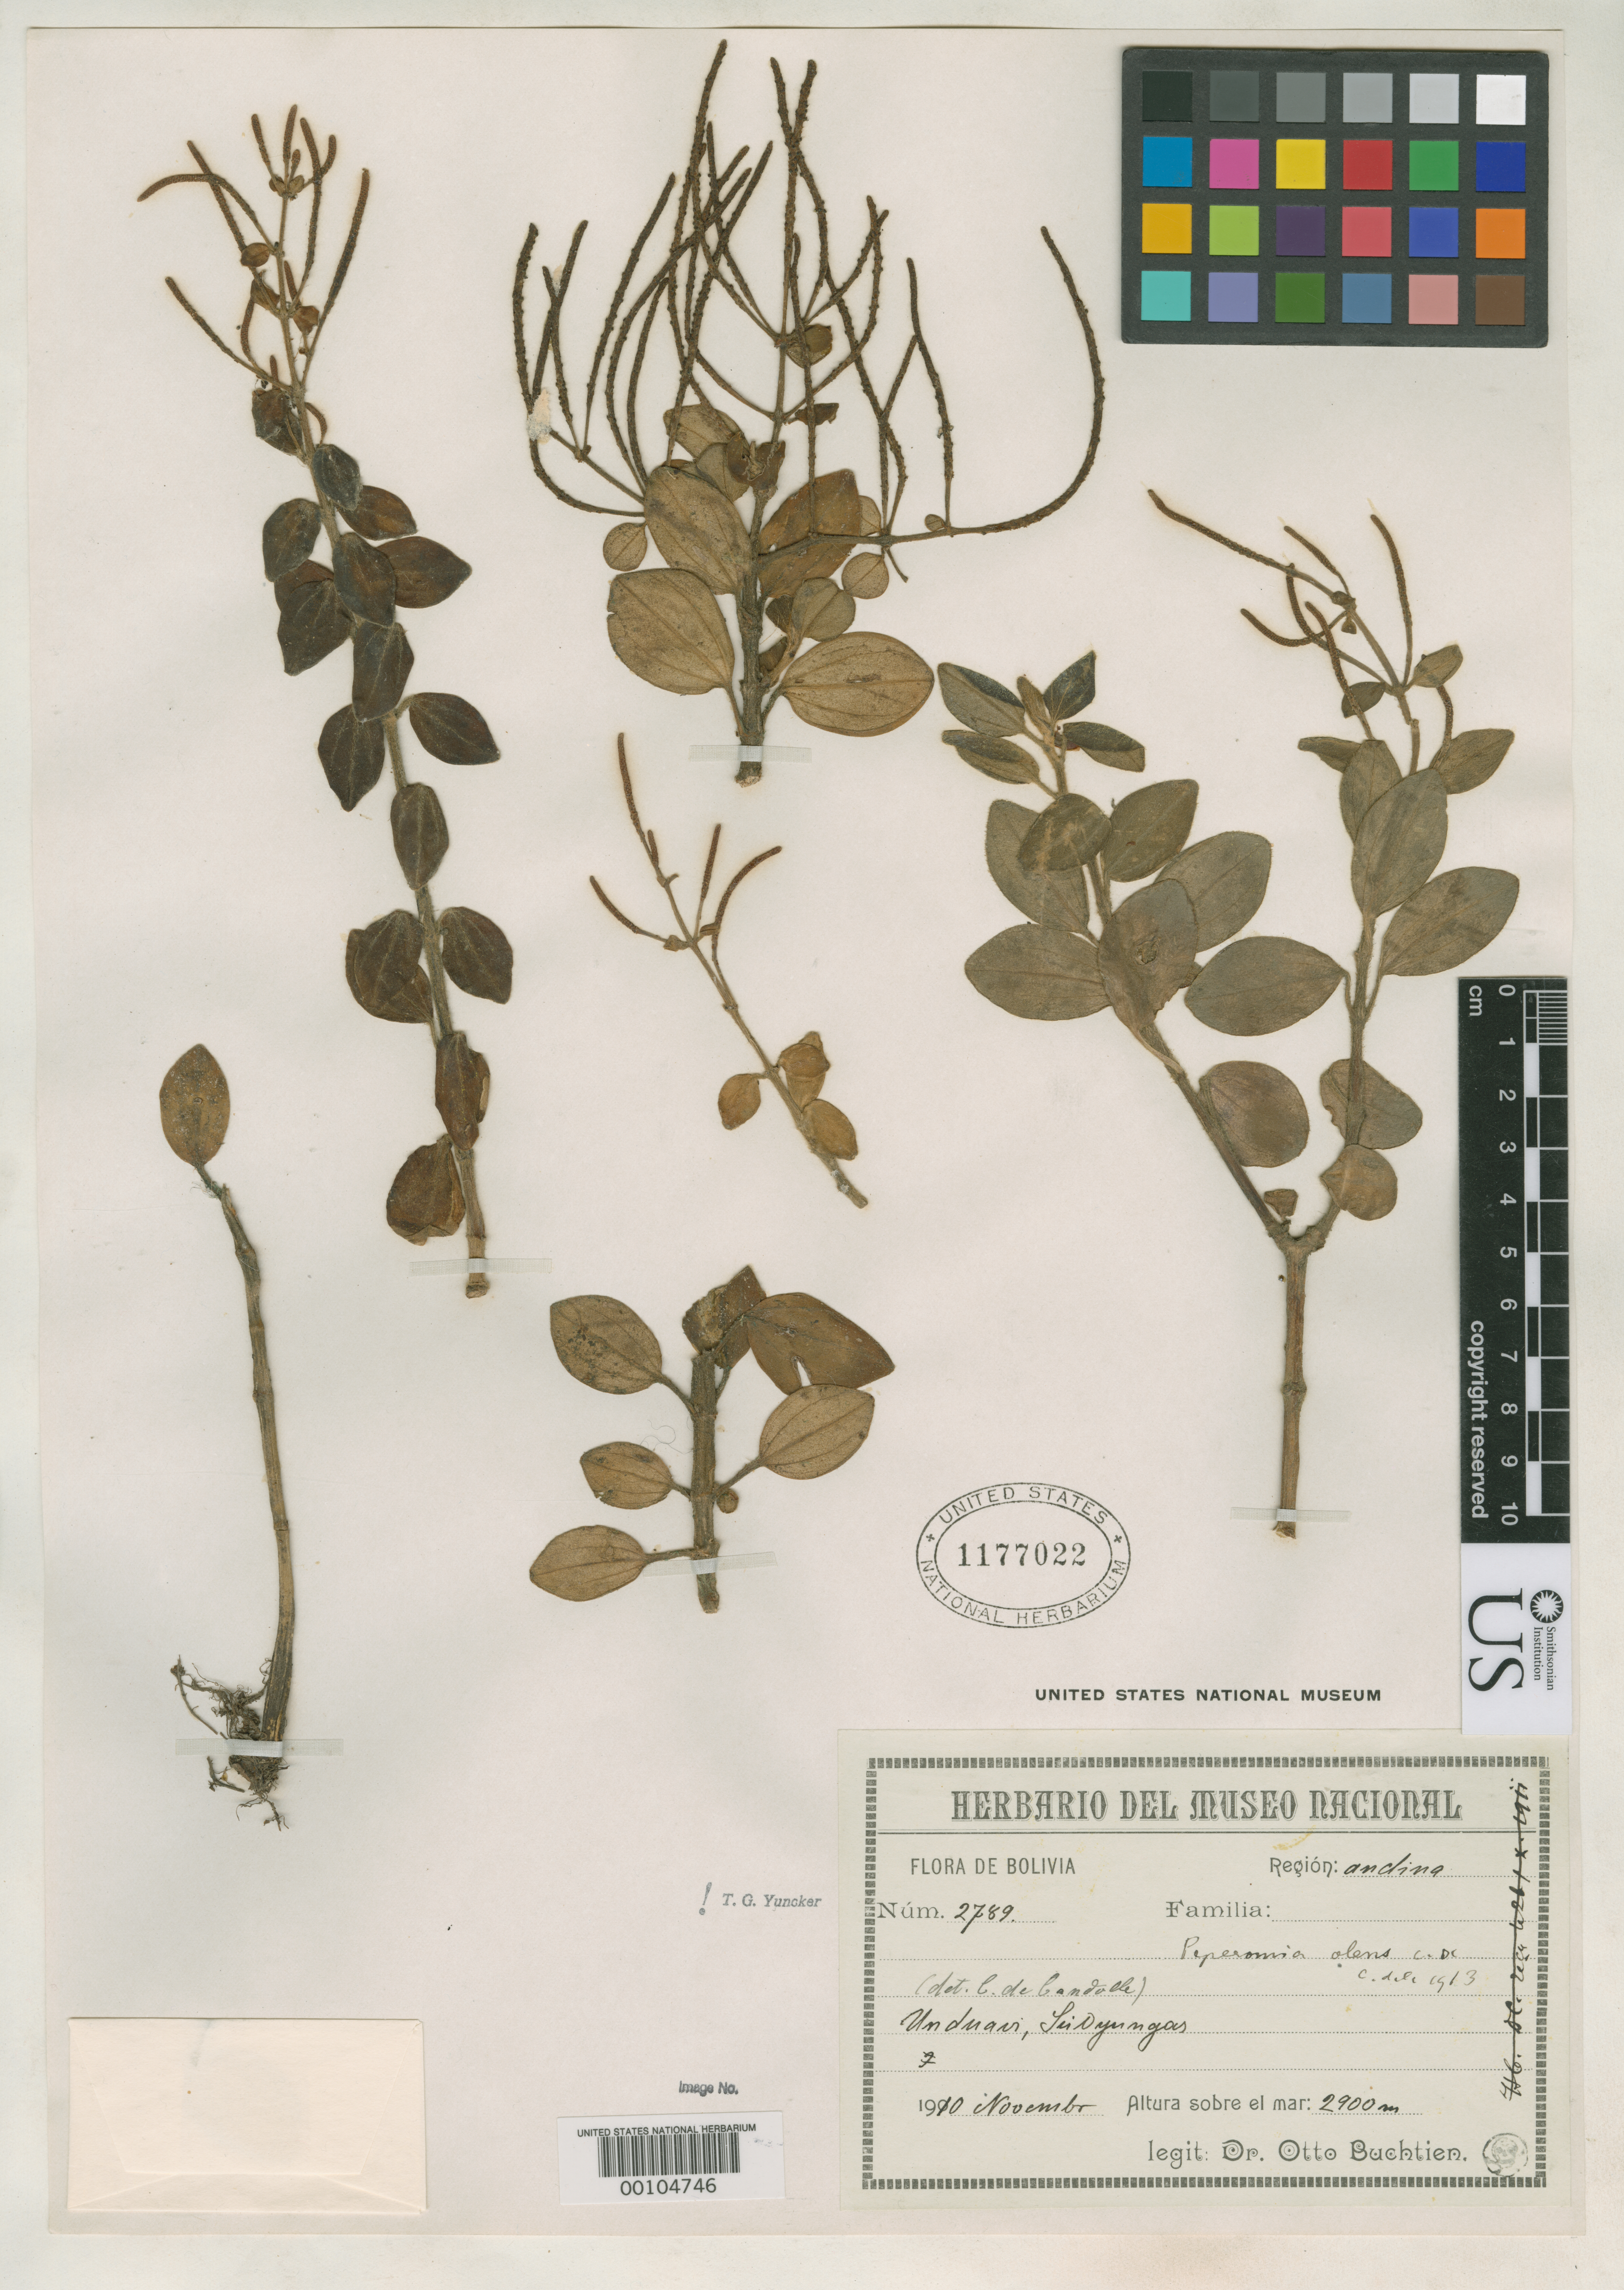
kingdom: Plantae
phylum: Tracheophyta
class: Magnoliopsida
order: Piperales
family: Piperaceae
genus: Peperomia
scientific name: Peperomia olens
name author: C. DC.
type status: Isotype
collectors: O. Buchtien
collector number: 2789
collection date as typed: Nov 1910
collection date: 1910-11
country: Bolivia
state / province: La Paz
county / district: Sud Yungas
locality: Unduavi.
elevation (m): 2900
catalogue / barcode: US 1177022